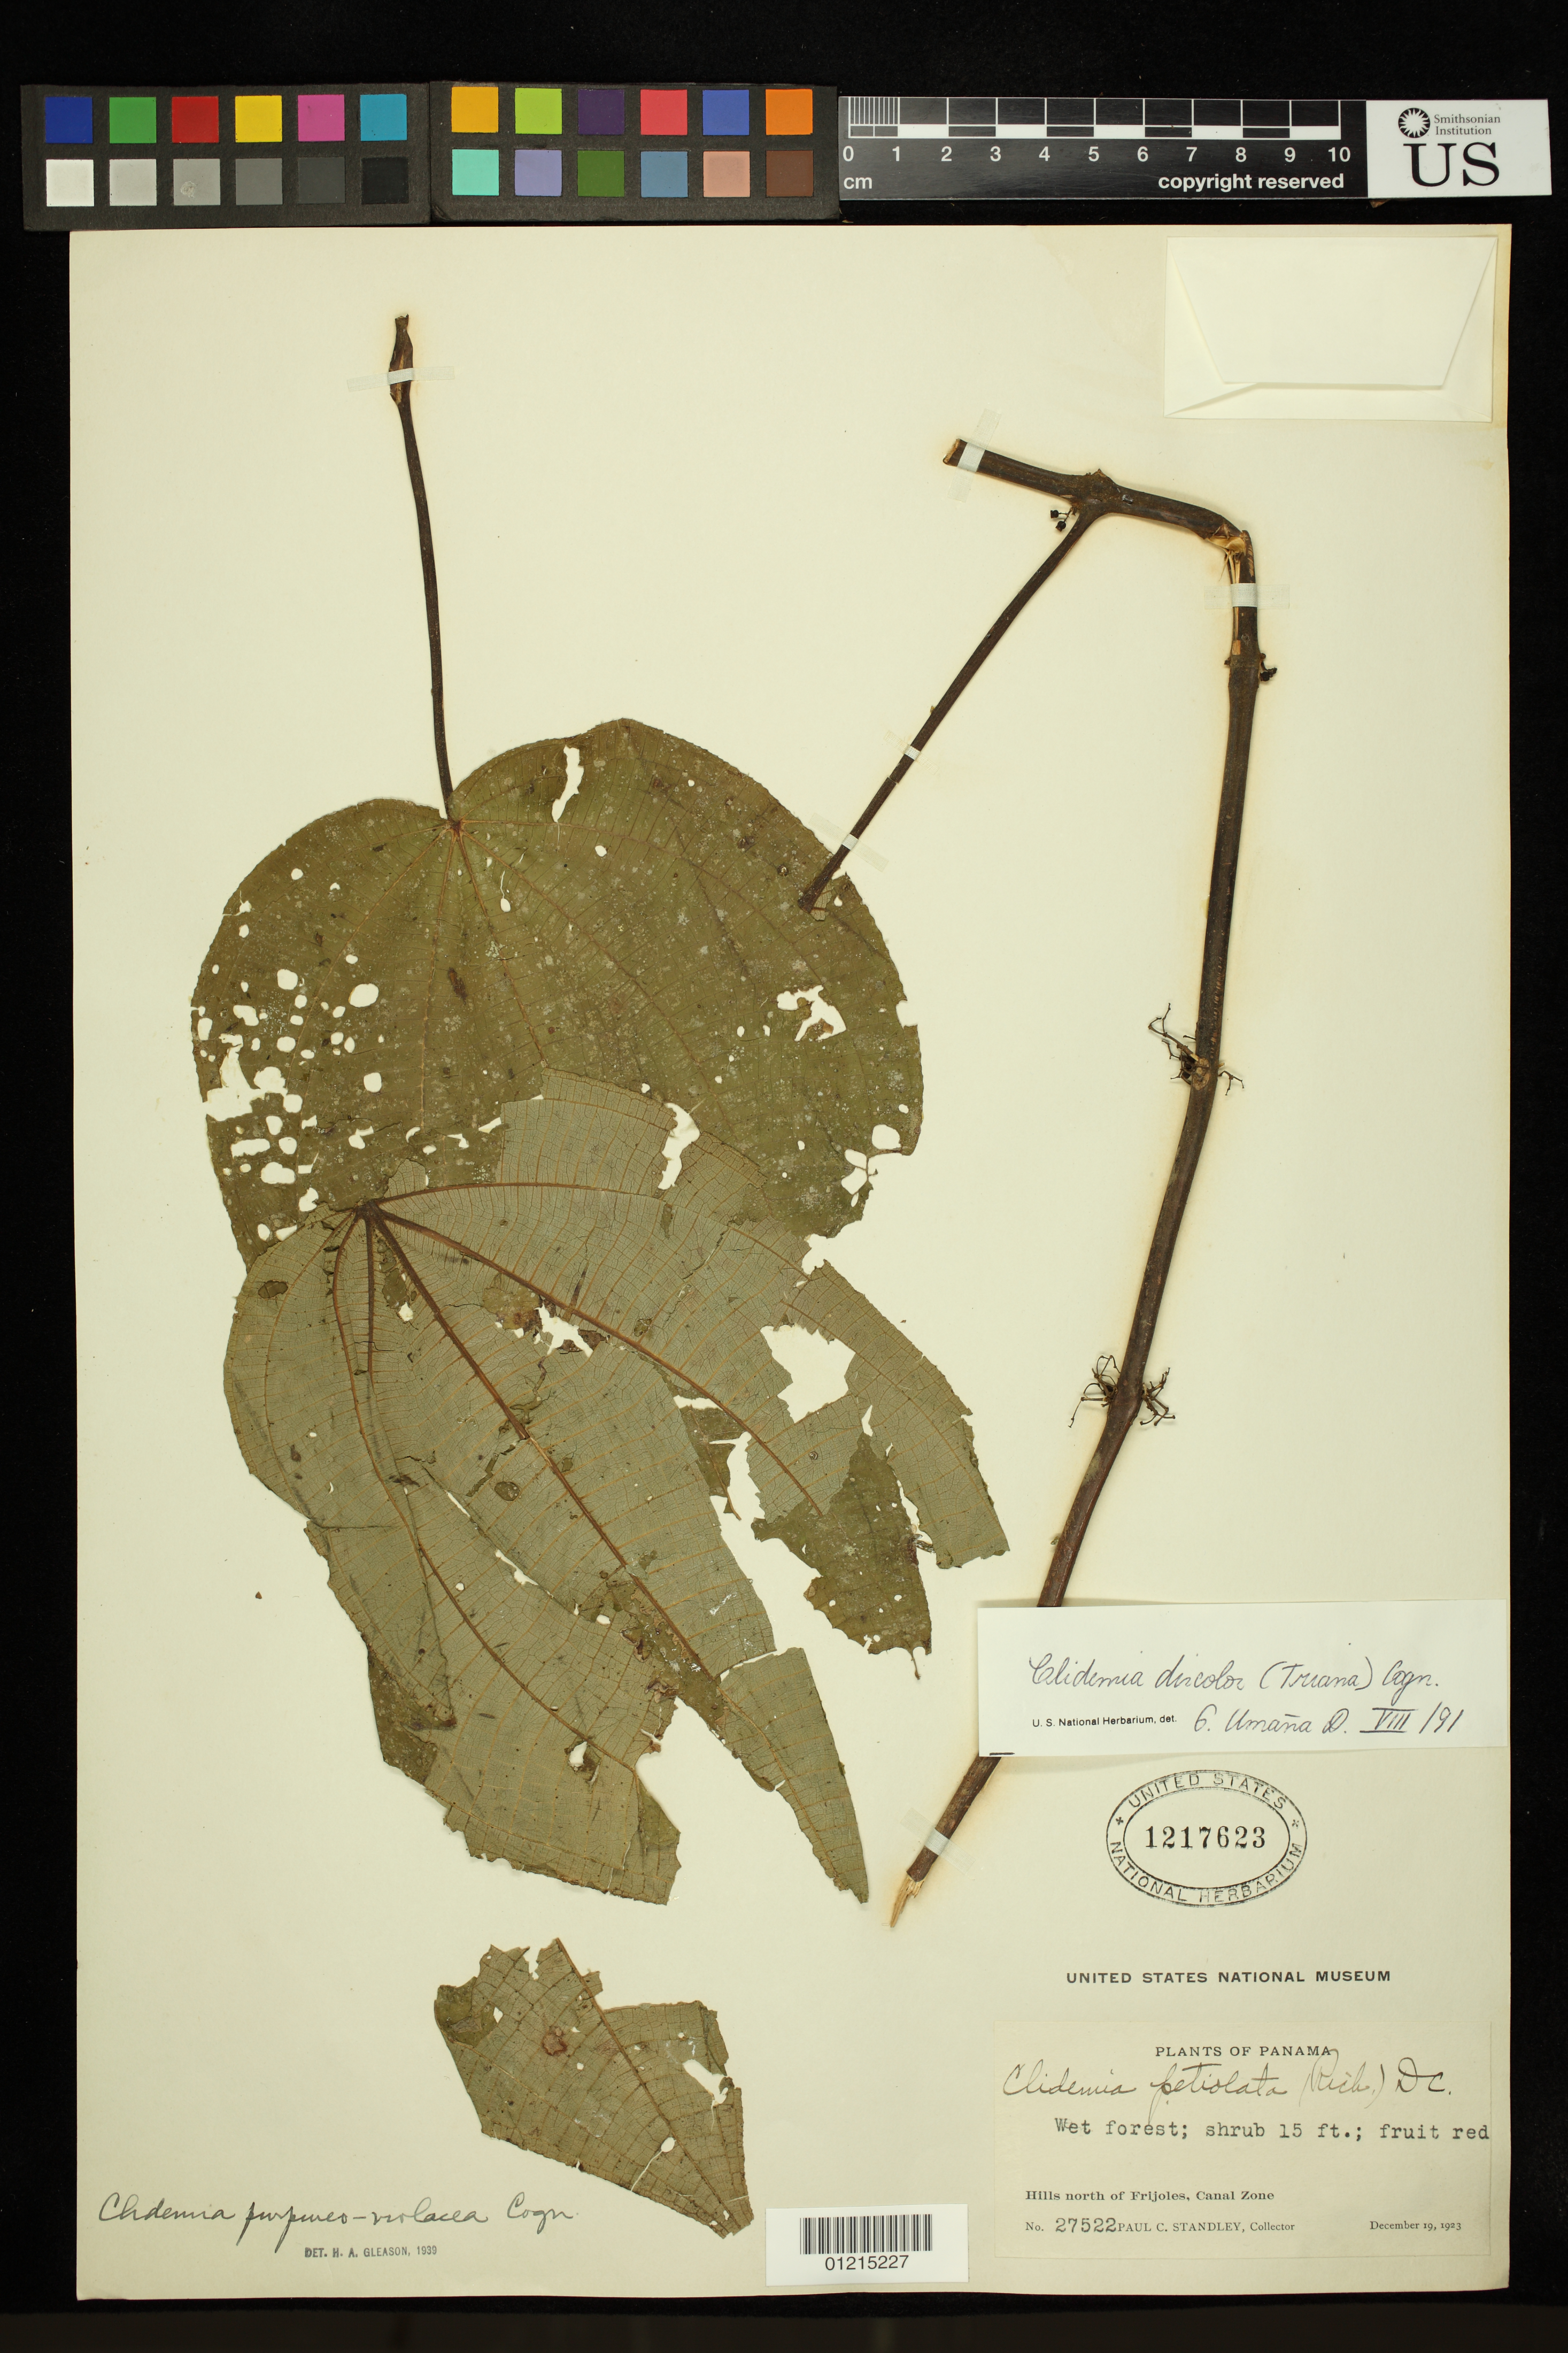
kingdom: Plantae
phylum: Tracheophyta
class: Magnoliopsida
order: Myrtales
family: Melastomataceae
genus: Clidemia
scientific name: Clidemia discolor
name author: (Triana) Cogn.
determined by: Umaña D., G. M.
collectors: P. C. Standley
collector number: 27522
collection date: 1923-12-19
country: Panama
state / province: Colón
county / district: Canal Zone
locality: Hills N of Frijoles.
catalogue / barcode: US 1217623